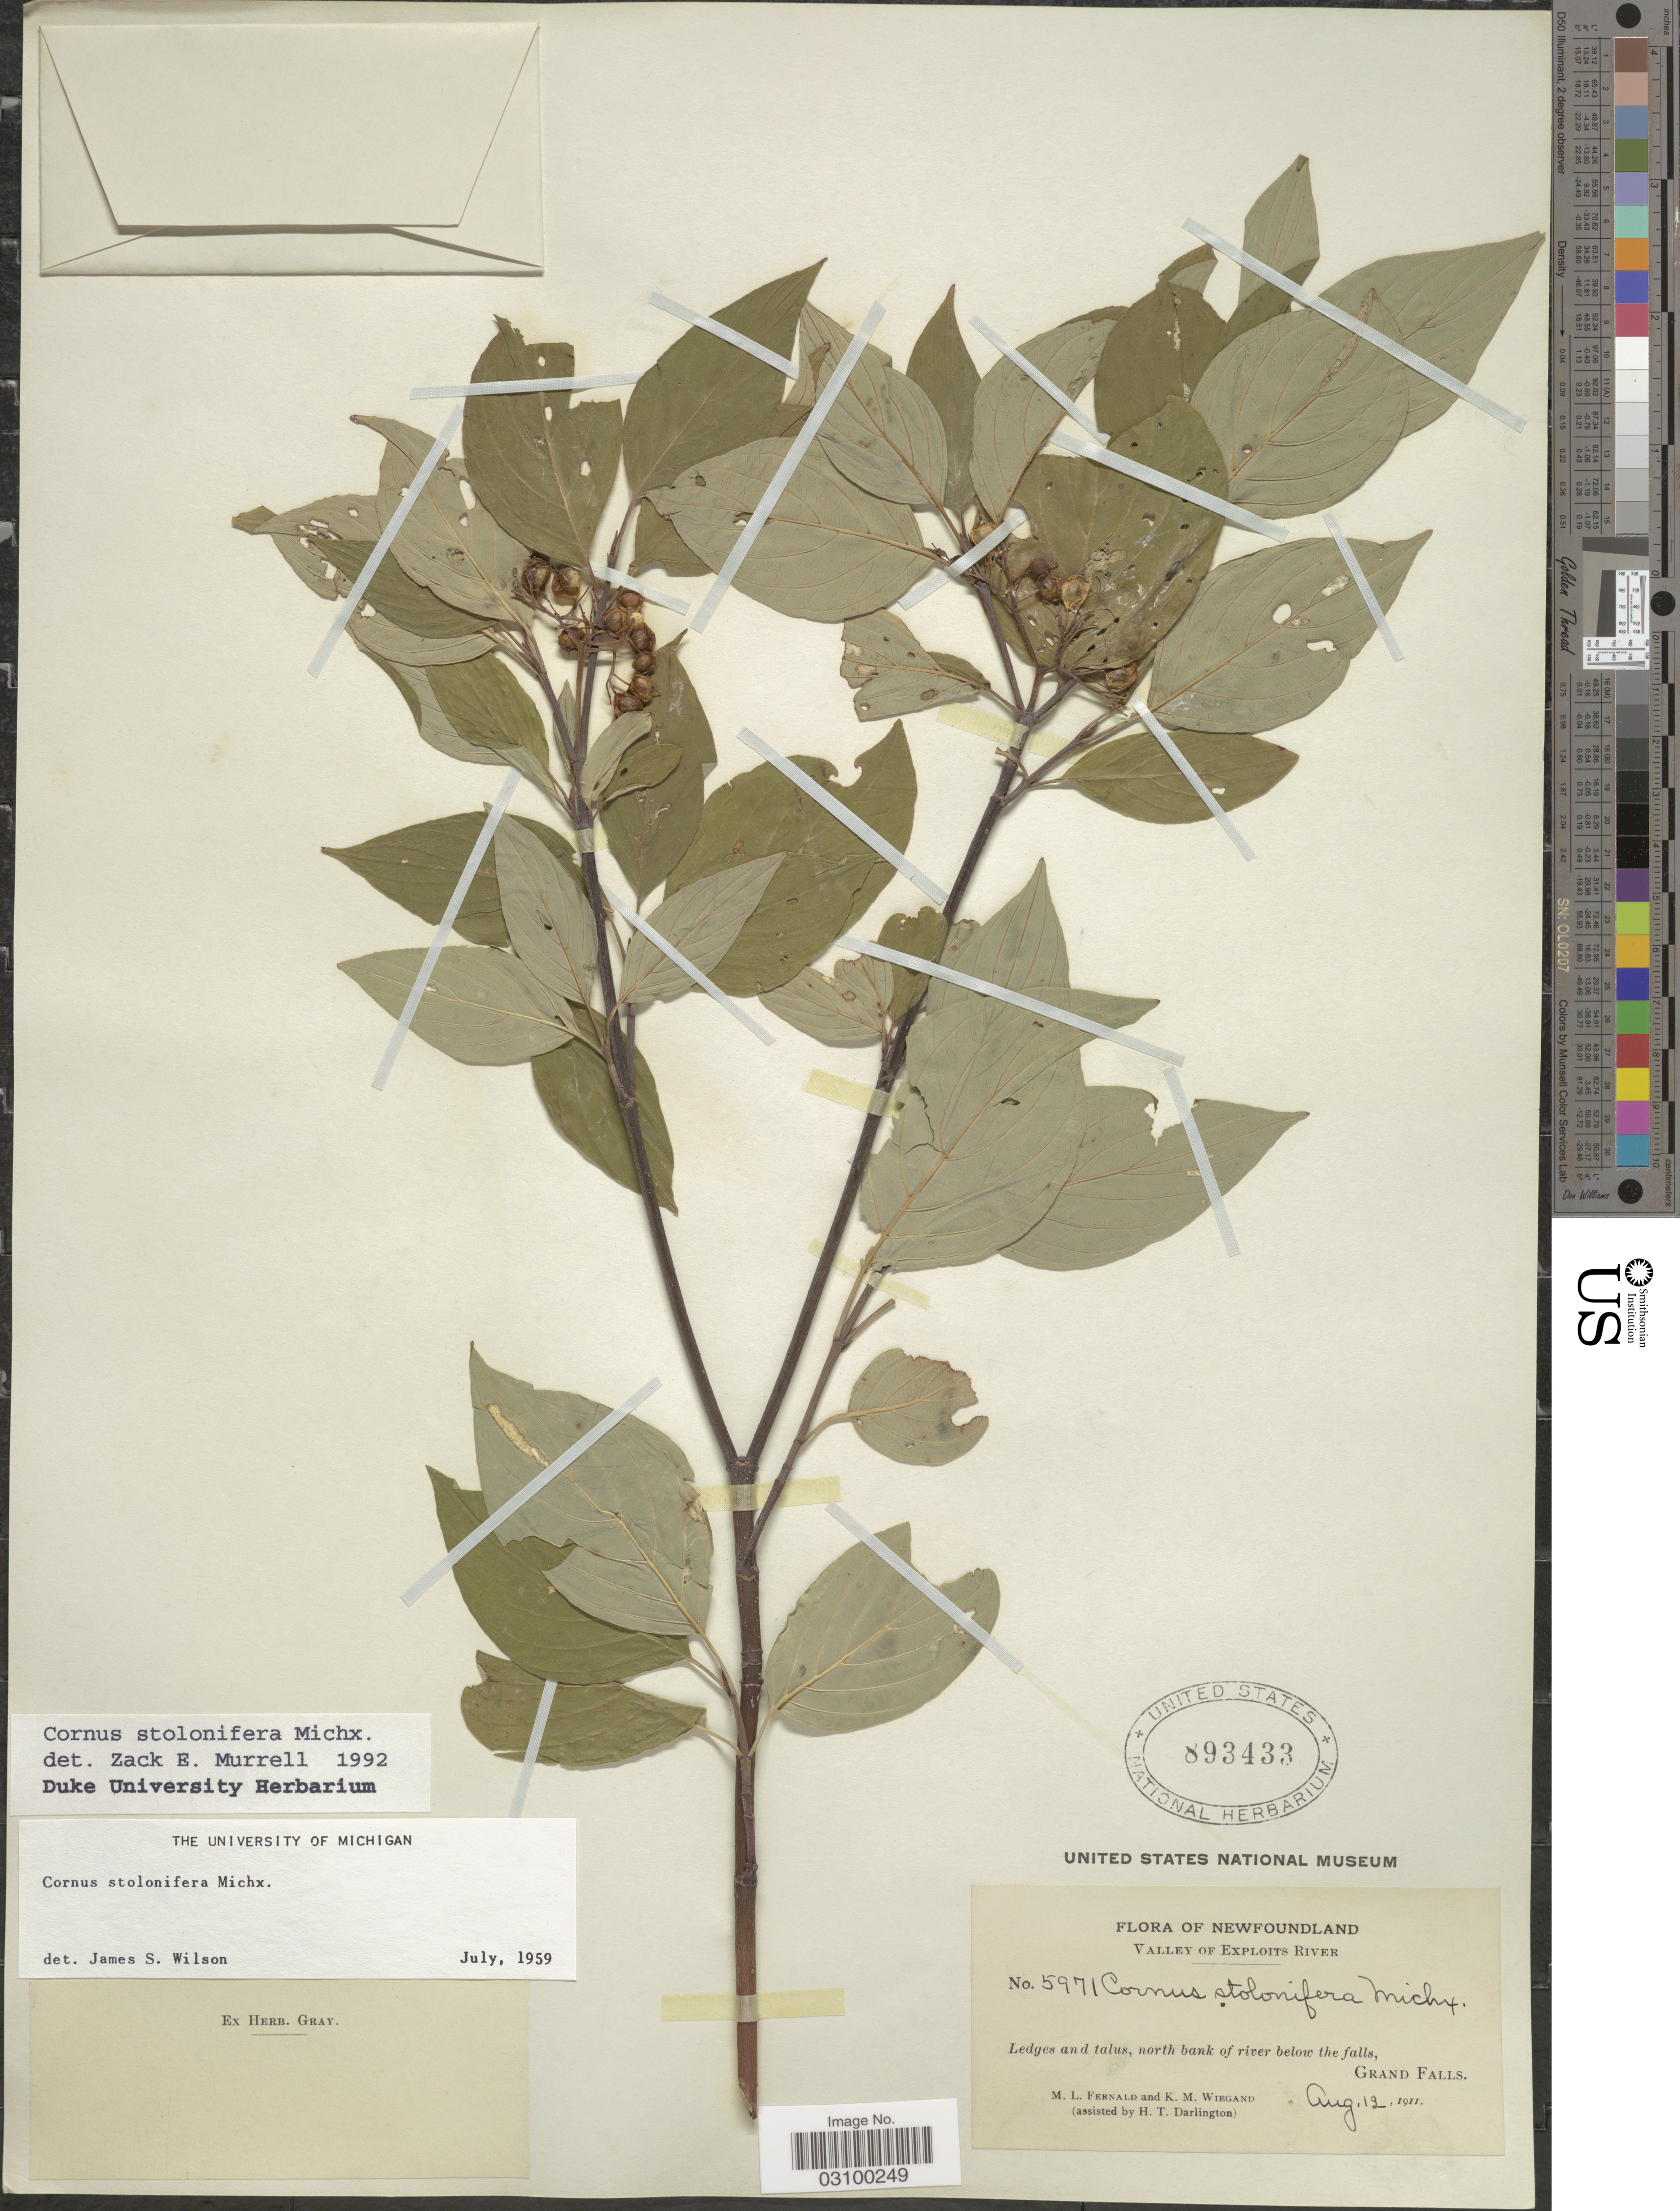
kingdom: Plantae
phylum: Tracheophyta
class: Magnoliopsida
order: Cornales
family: Cornaceae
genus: Cornus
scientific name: Cornus sericea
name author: L.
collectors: M. L. Fernald, K. M. Wiegand & H. Darlington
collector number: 5971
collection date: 1911-08-12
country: Canada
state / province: Newfoundland and Labrador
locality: Valley of Exploits River. North bank of rive below the falls, Grand Falls.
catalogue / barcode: US 893433